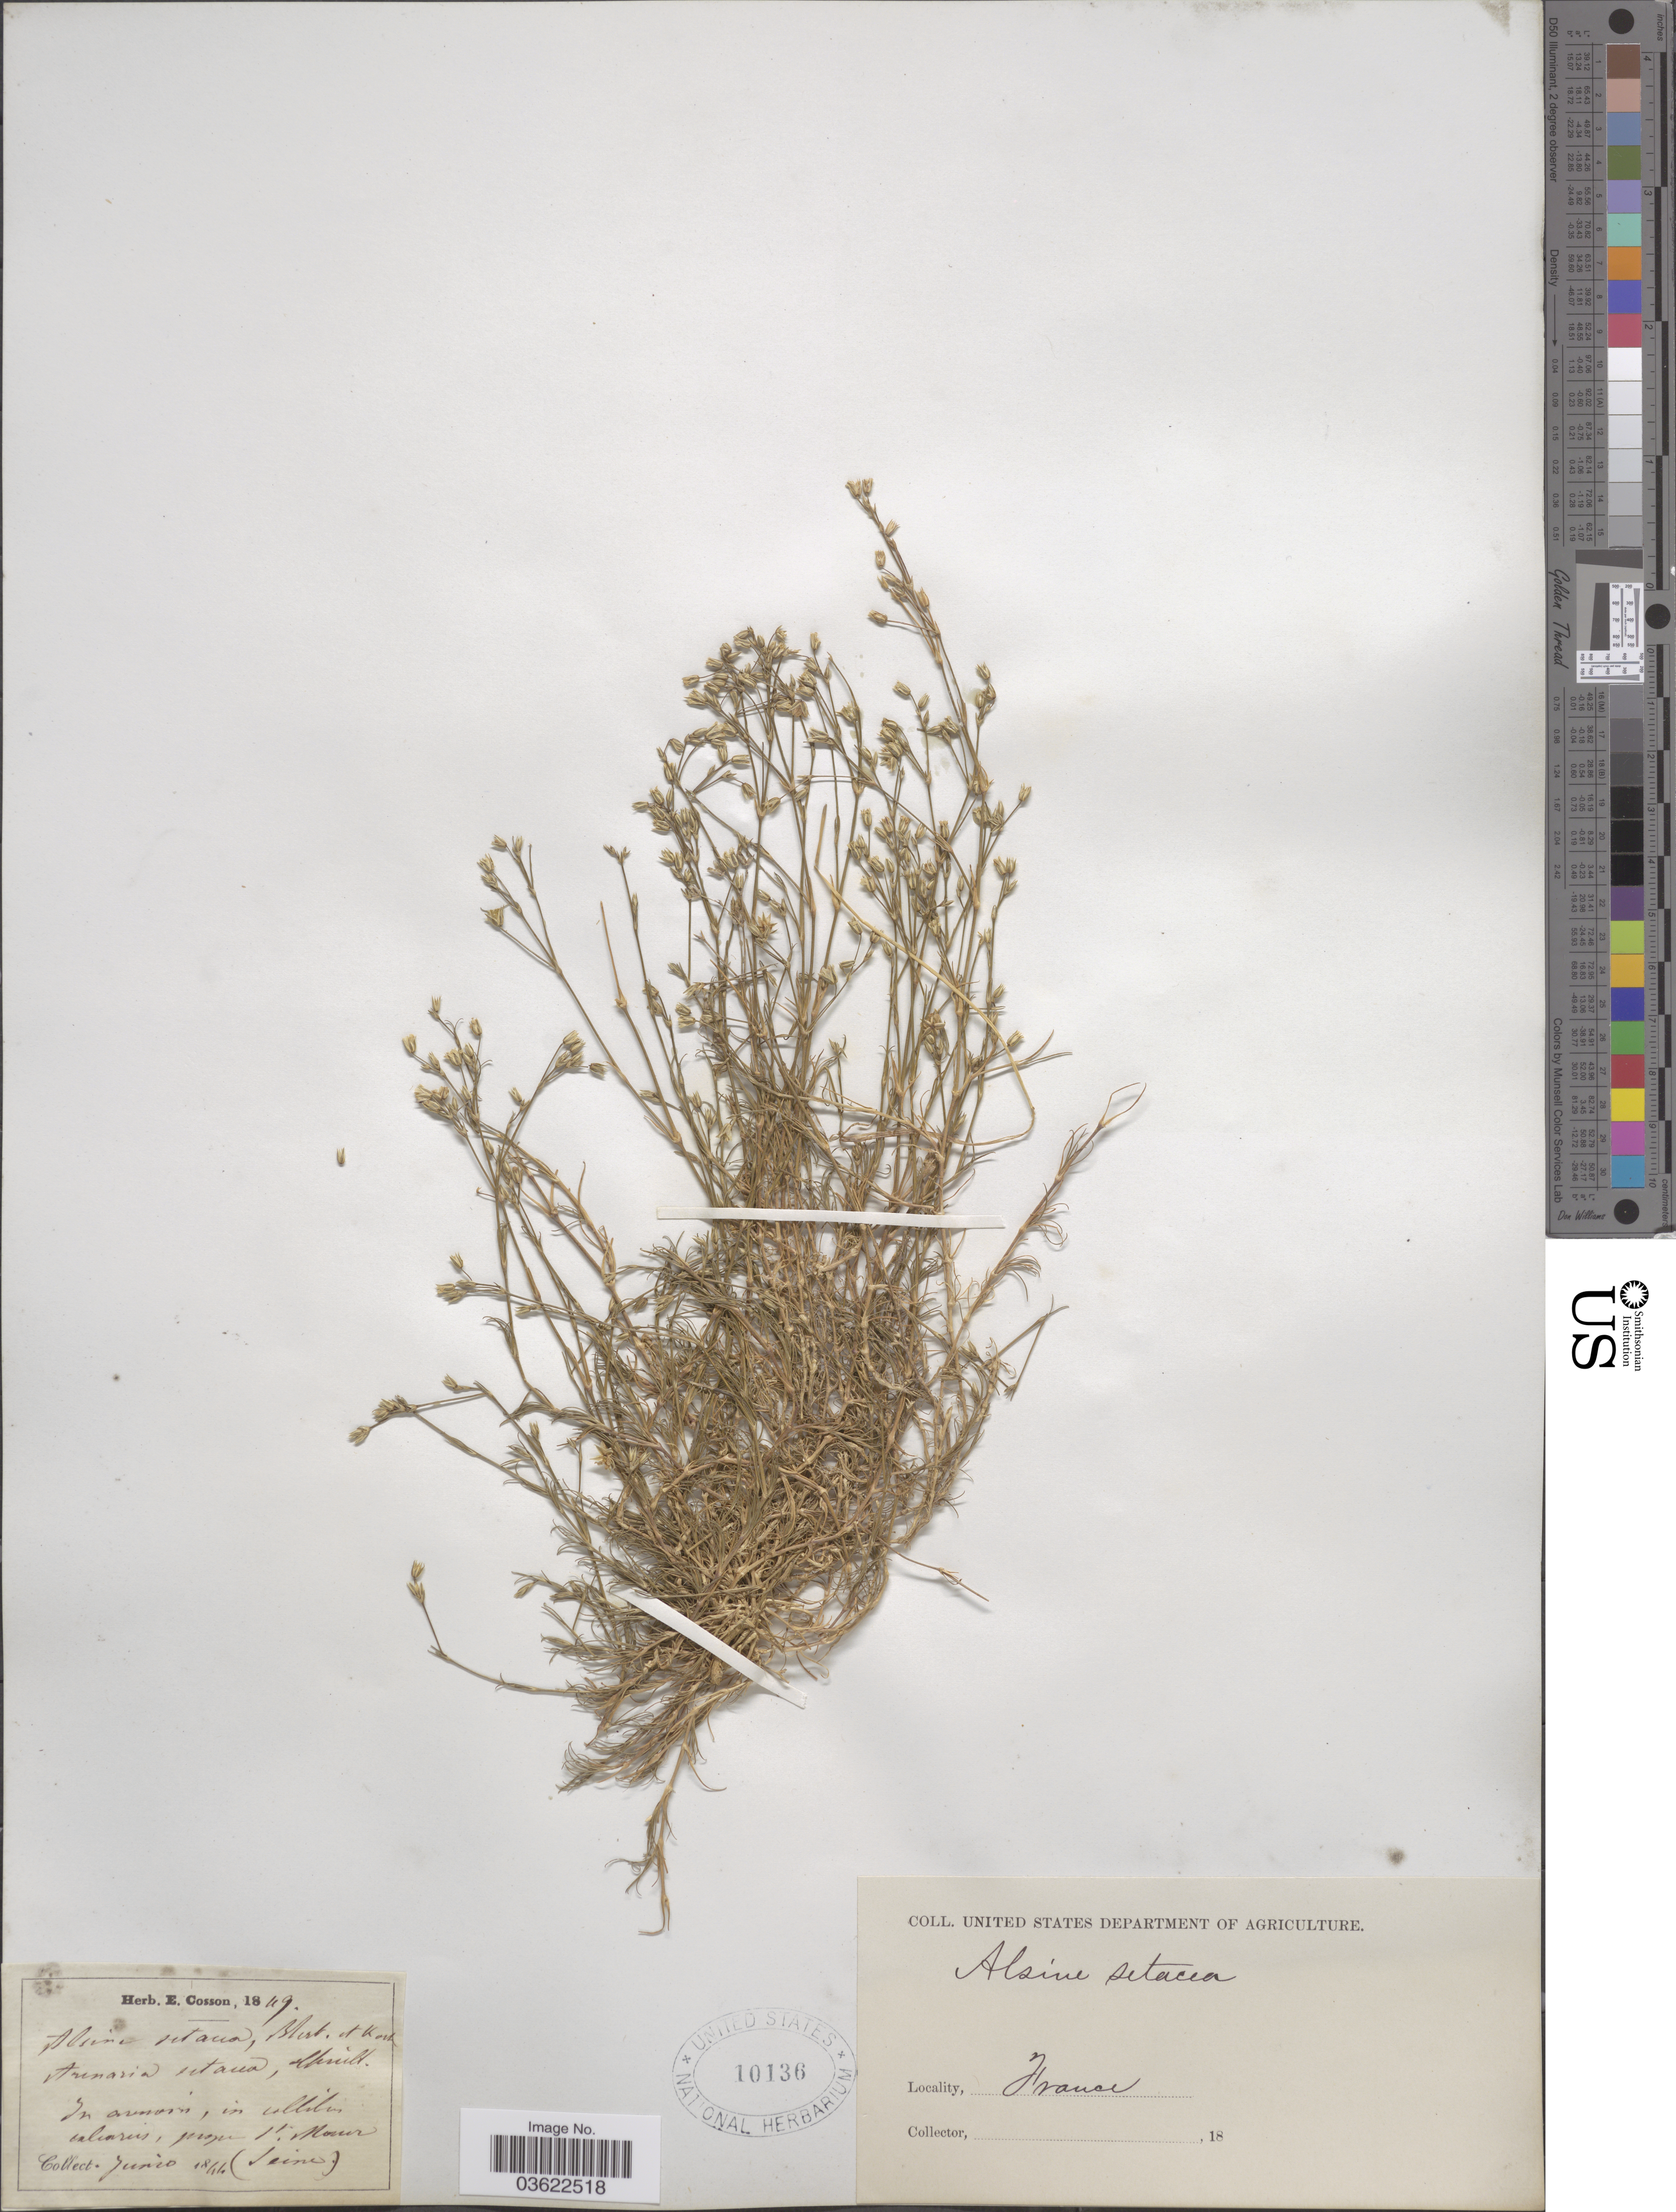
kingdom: Plantae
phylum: Tracheophyta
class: Magnoliopsida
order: Caryophyllales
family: Caryophyllaceae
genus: Arenaria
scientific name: Arenaria setacea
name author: Thuill.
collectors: ex herb. Cosson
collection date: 1844-06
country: France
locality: Prope St. Maur (Seine).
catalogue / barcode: US 10136